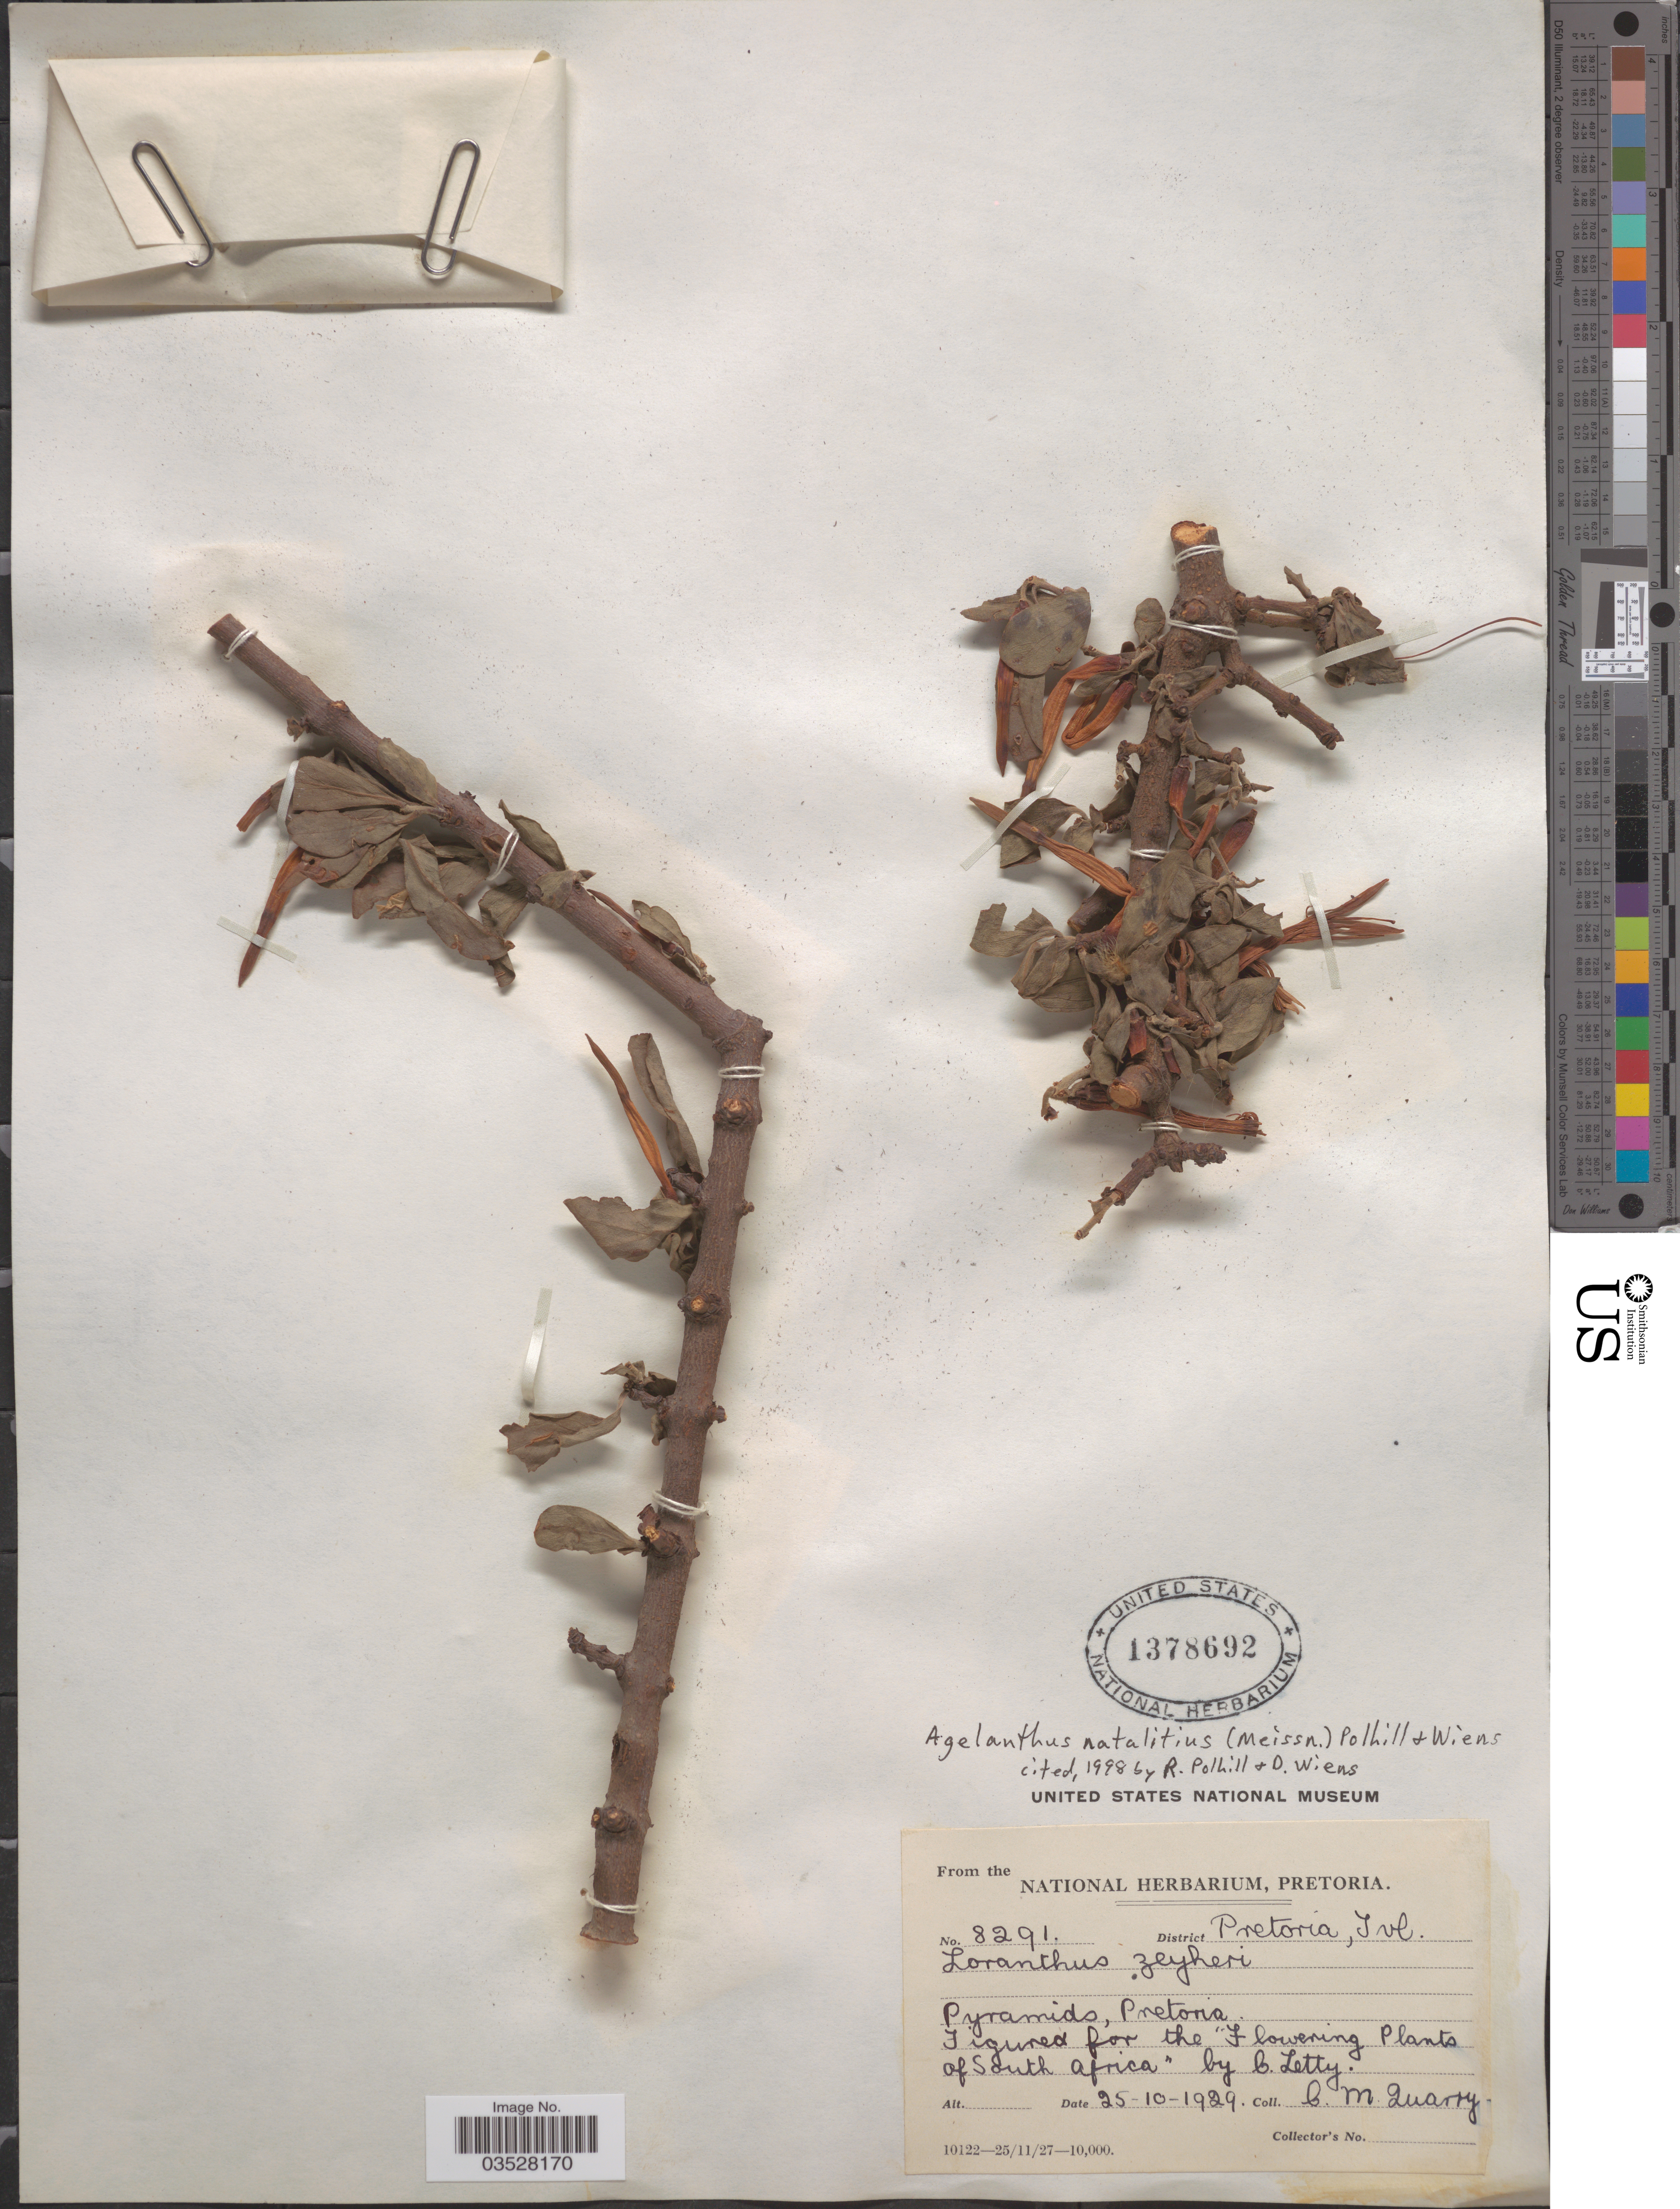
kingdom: Plantae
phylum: Tracheophyta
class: Magnoliopsida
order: Santalales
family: Loranthaceae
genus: Agelanthus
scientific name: Agelanthus natalitius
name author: (Meisn.) Polhill & Wiens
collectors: C. Quarry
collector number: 8291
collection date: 1929-10-25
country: South Africa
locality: District Pretoria, Tvl. Pyramids, Pretoria.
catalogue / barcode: US 1378692